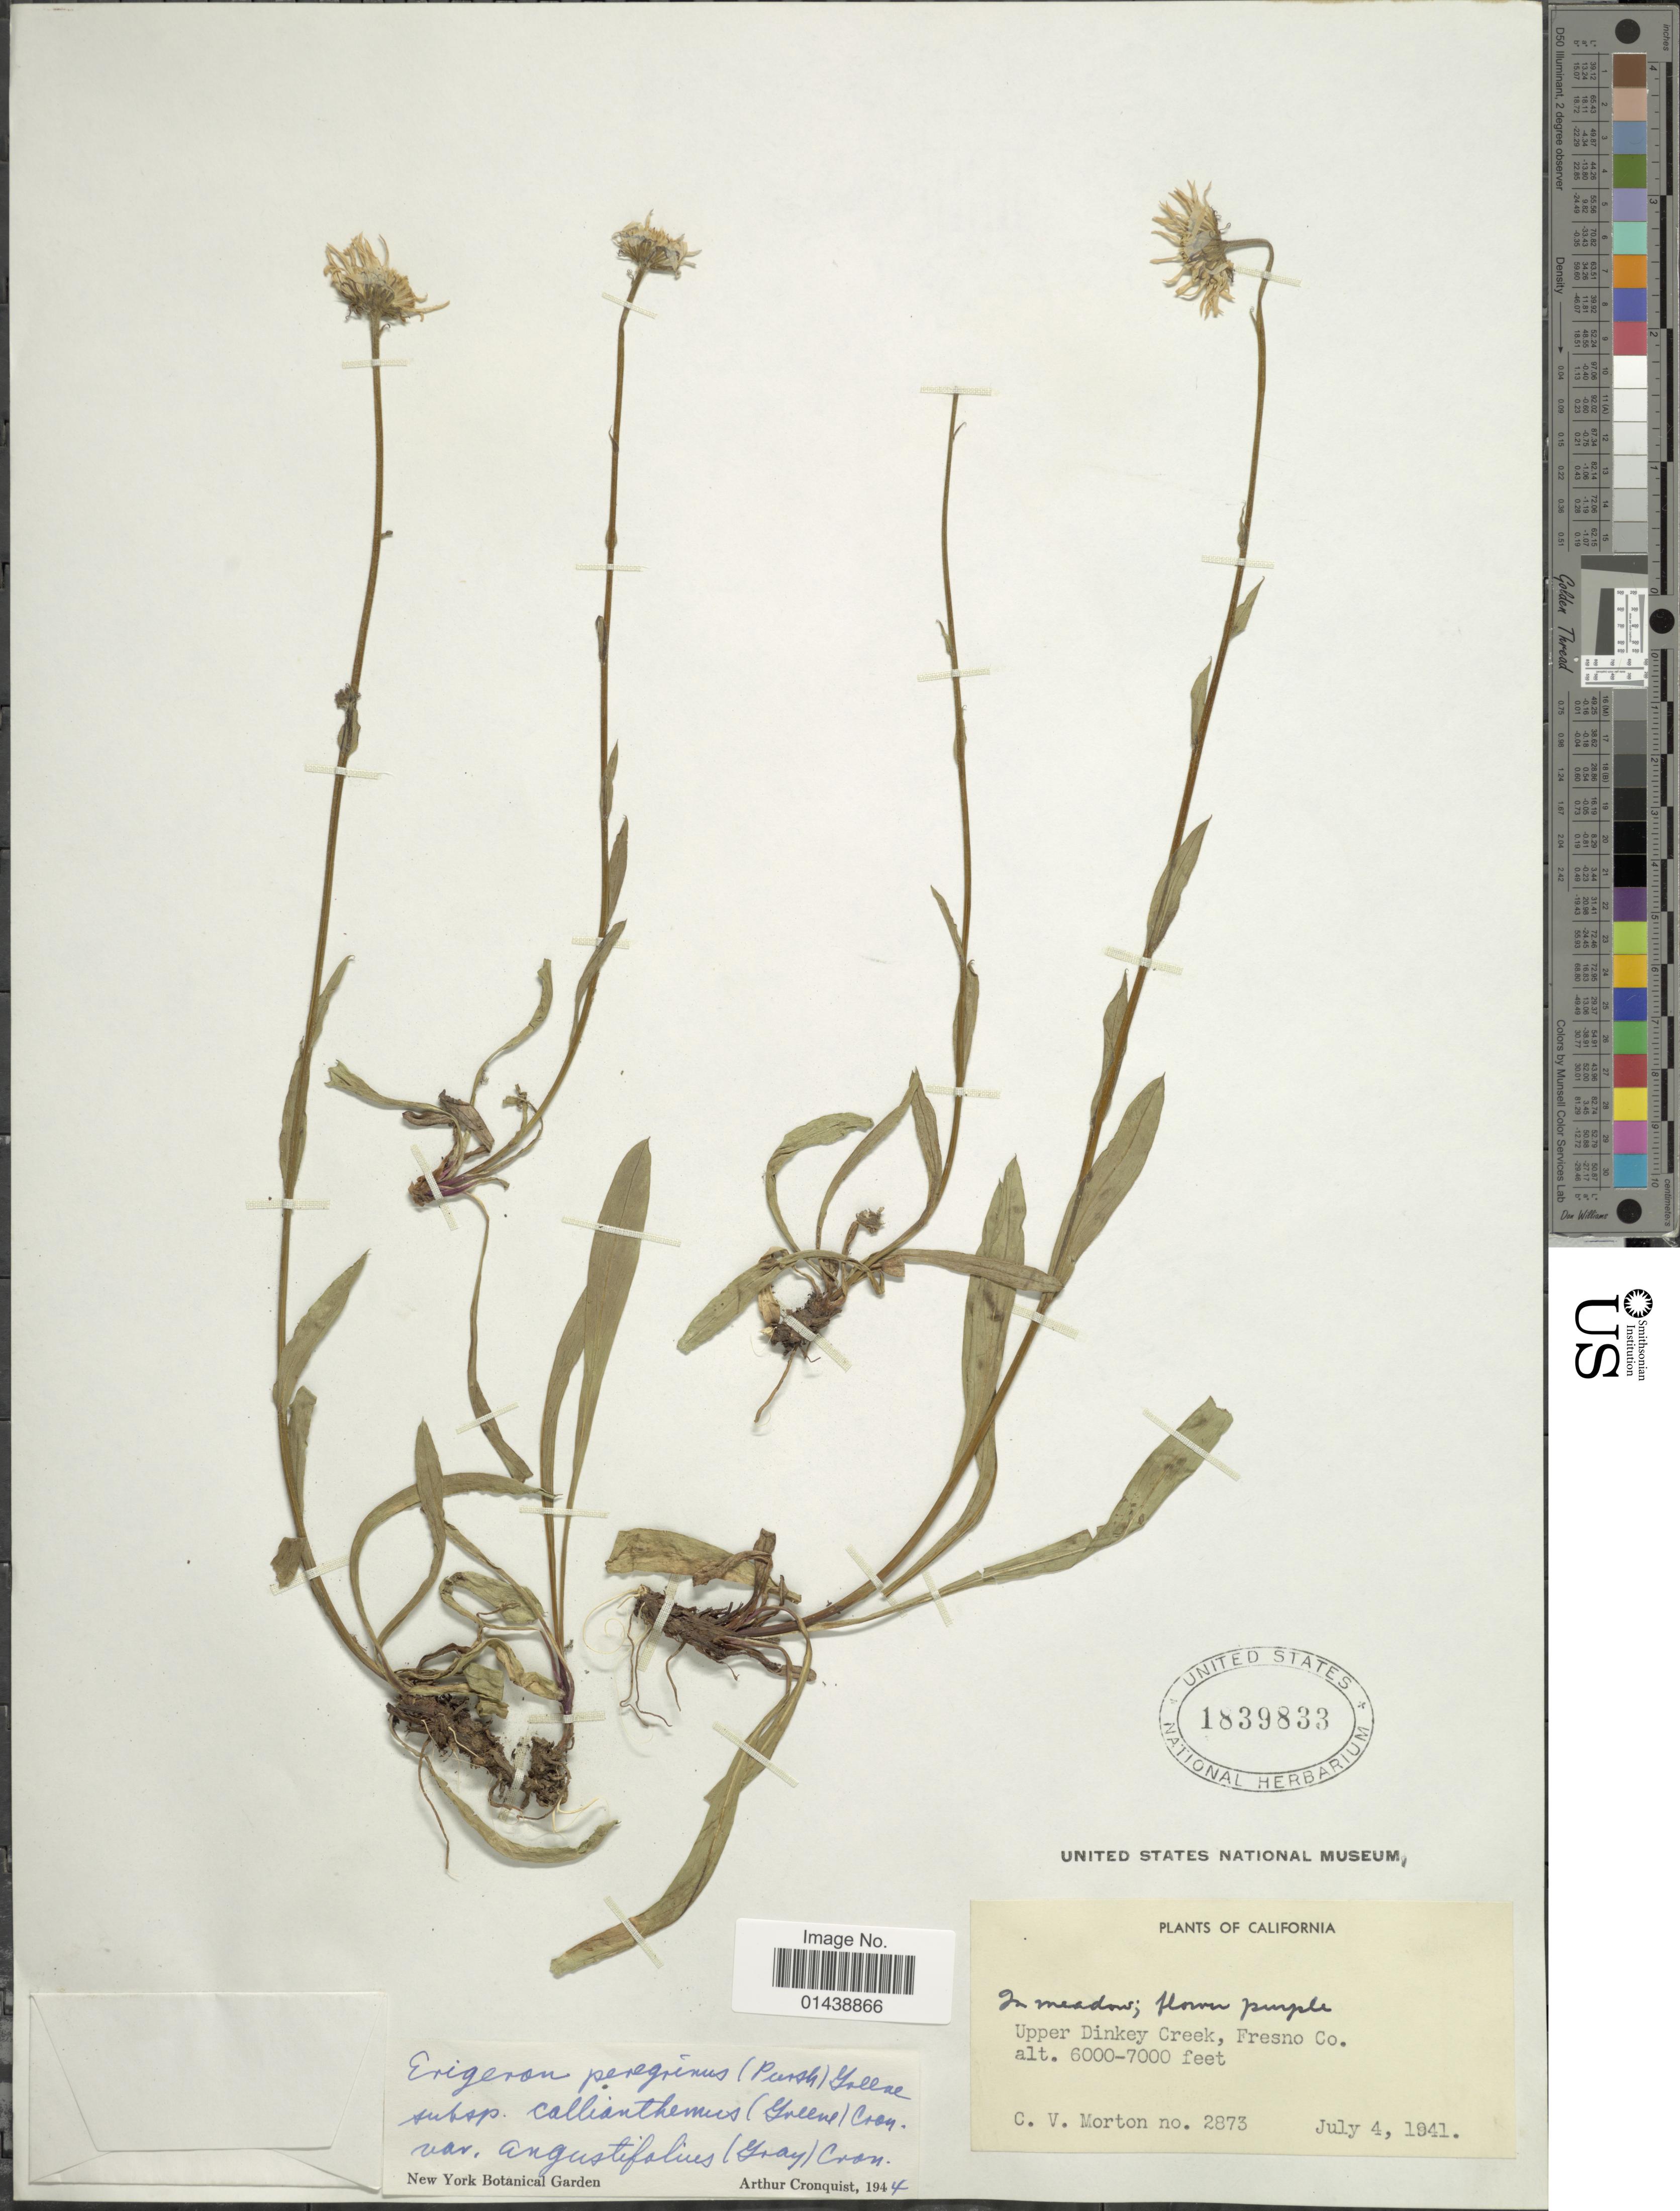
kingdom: Plantae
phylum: Tracheophyta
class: Magnoliopsida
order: Asterales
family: Asteraceae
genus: Erigeron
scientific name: Erigeron peregrinus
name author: (Banks ex Pursh) Greene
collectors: C. V. Morton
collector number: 2873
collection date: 1941-07-04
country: United States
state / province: California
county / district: Fresno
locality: Upper Dinkey Creek, Fresno Co.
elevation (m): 1829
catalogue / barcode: US 1839833